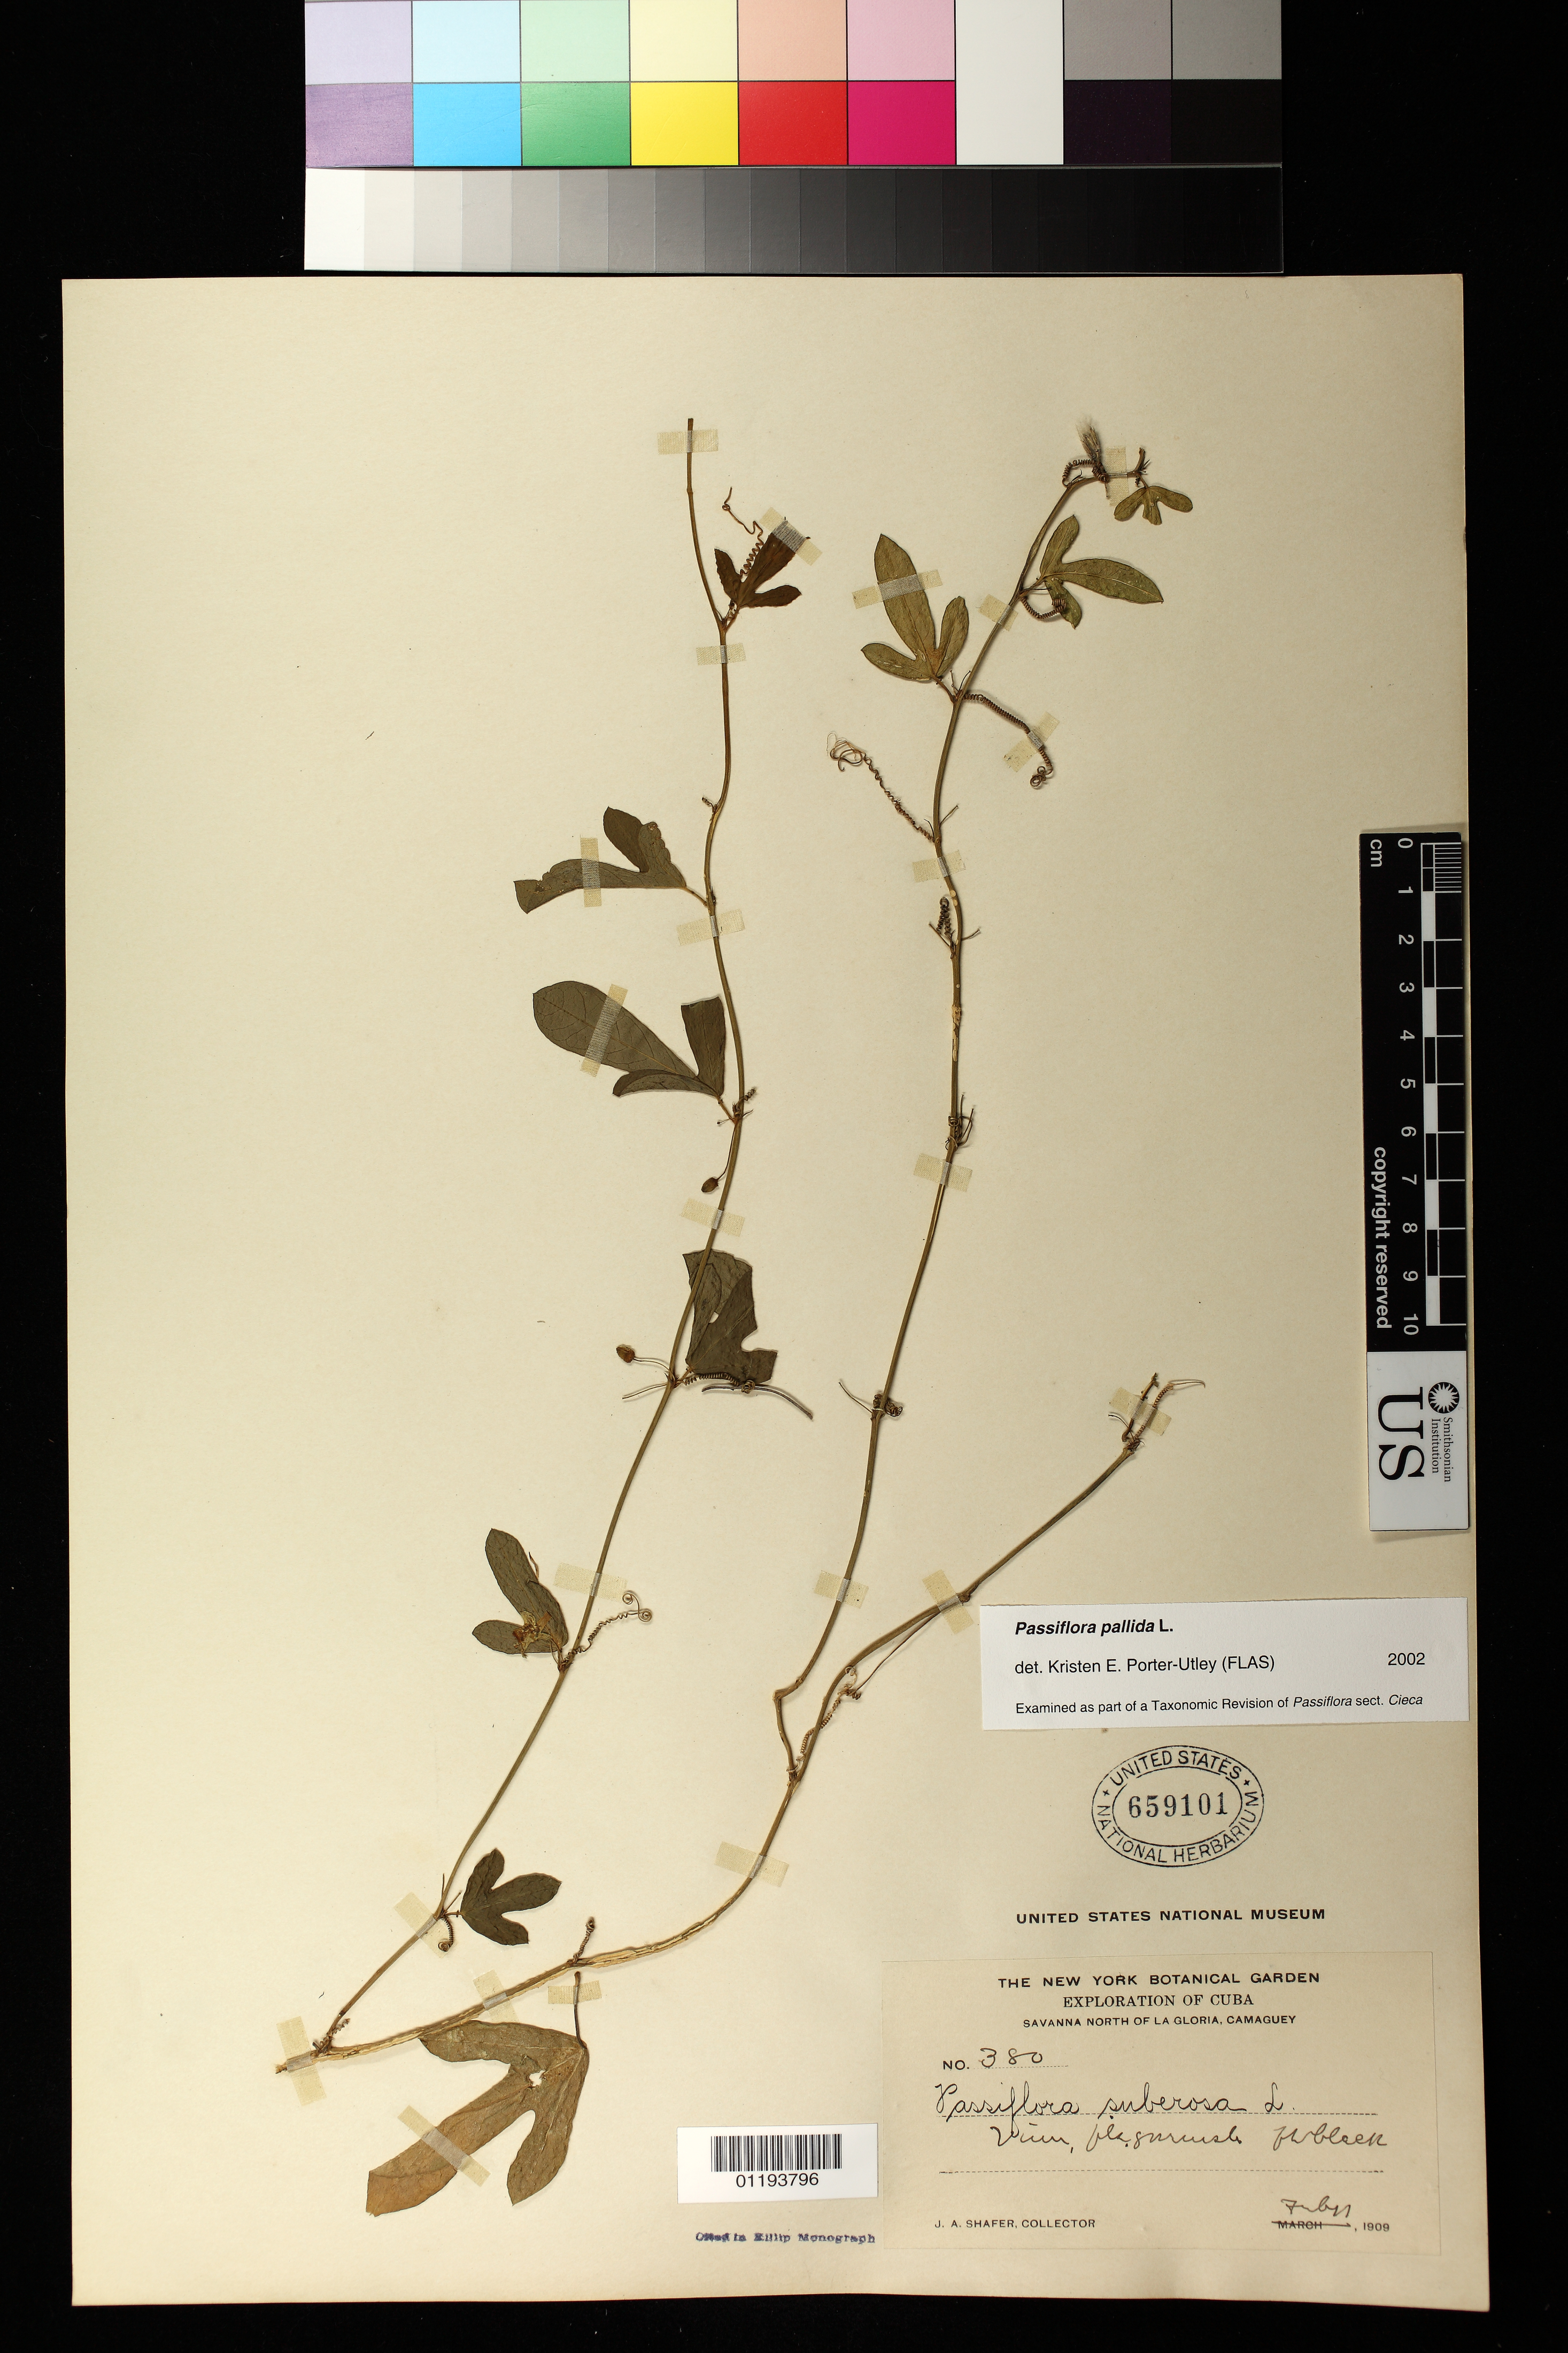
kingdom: Plantae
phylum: Tracheophyta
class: Magnoliopsida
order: Malpighiales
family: Passifloraceae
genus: Passiflora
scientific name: Passiflora pallida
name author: L.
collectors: J. A. Shafer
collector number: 380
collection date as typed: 1909-02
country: Cuba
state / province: Camaguey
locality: Savanna north of La Gloria, Camaguey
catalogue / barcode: US 659101